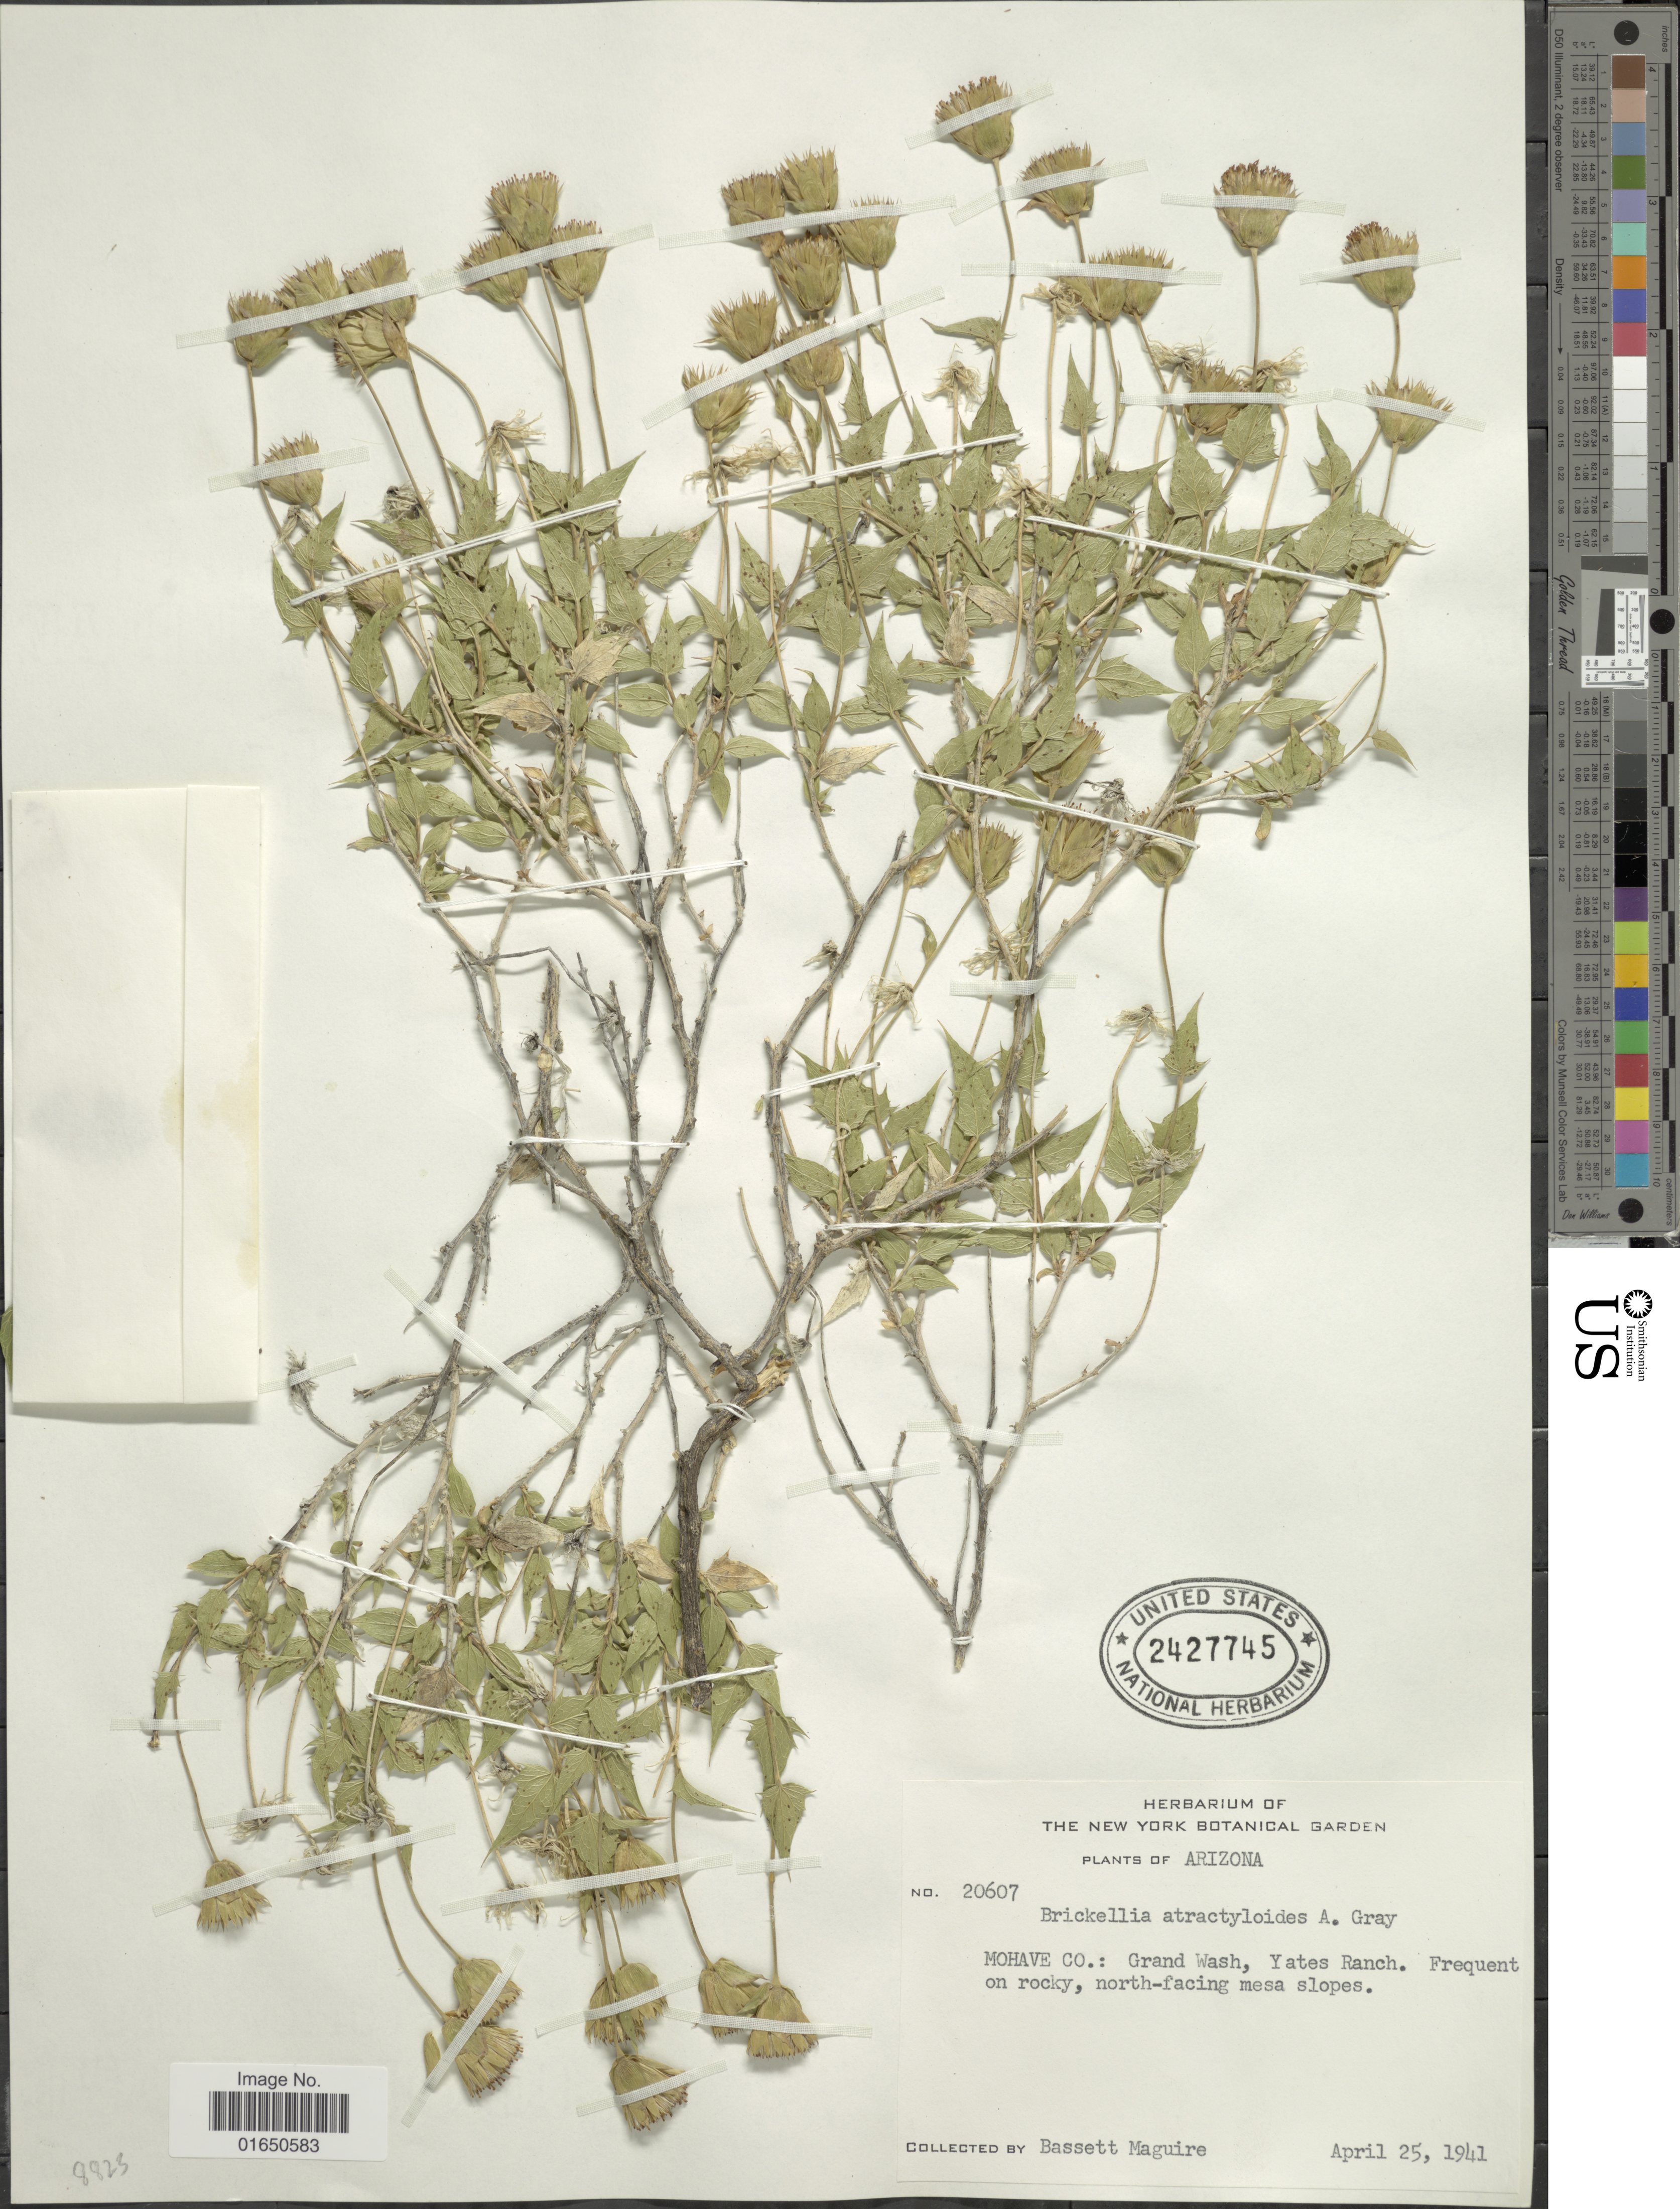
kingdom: Plantae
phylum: Tracheophyta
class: Magnoliopsida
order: Asterales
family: Asteraceae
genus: Brickellia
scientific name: Brickellia atractyloides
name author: A. Gray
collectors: B. Maguire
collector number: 20607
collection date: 1941-04-25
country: United States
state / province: Arizona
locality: Mohave Co.: Grand Wash, Yates Ranch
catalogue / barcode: US 2427745